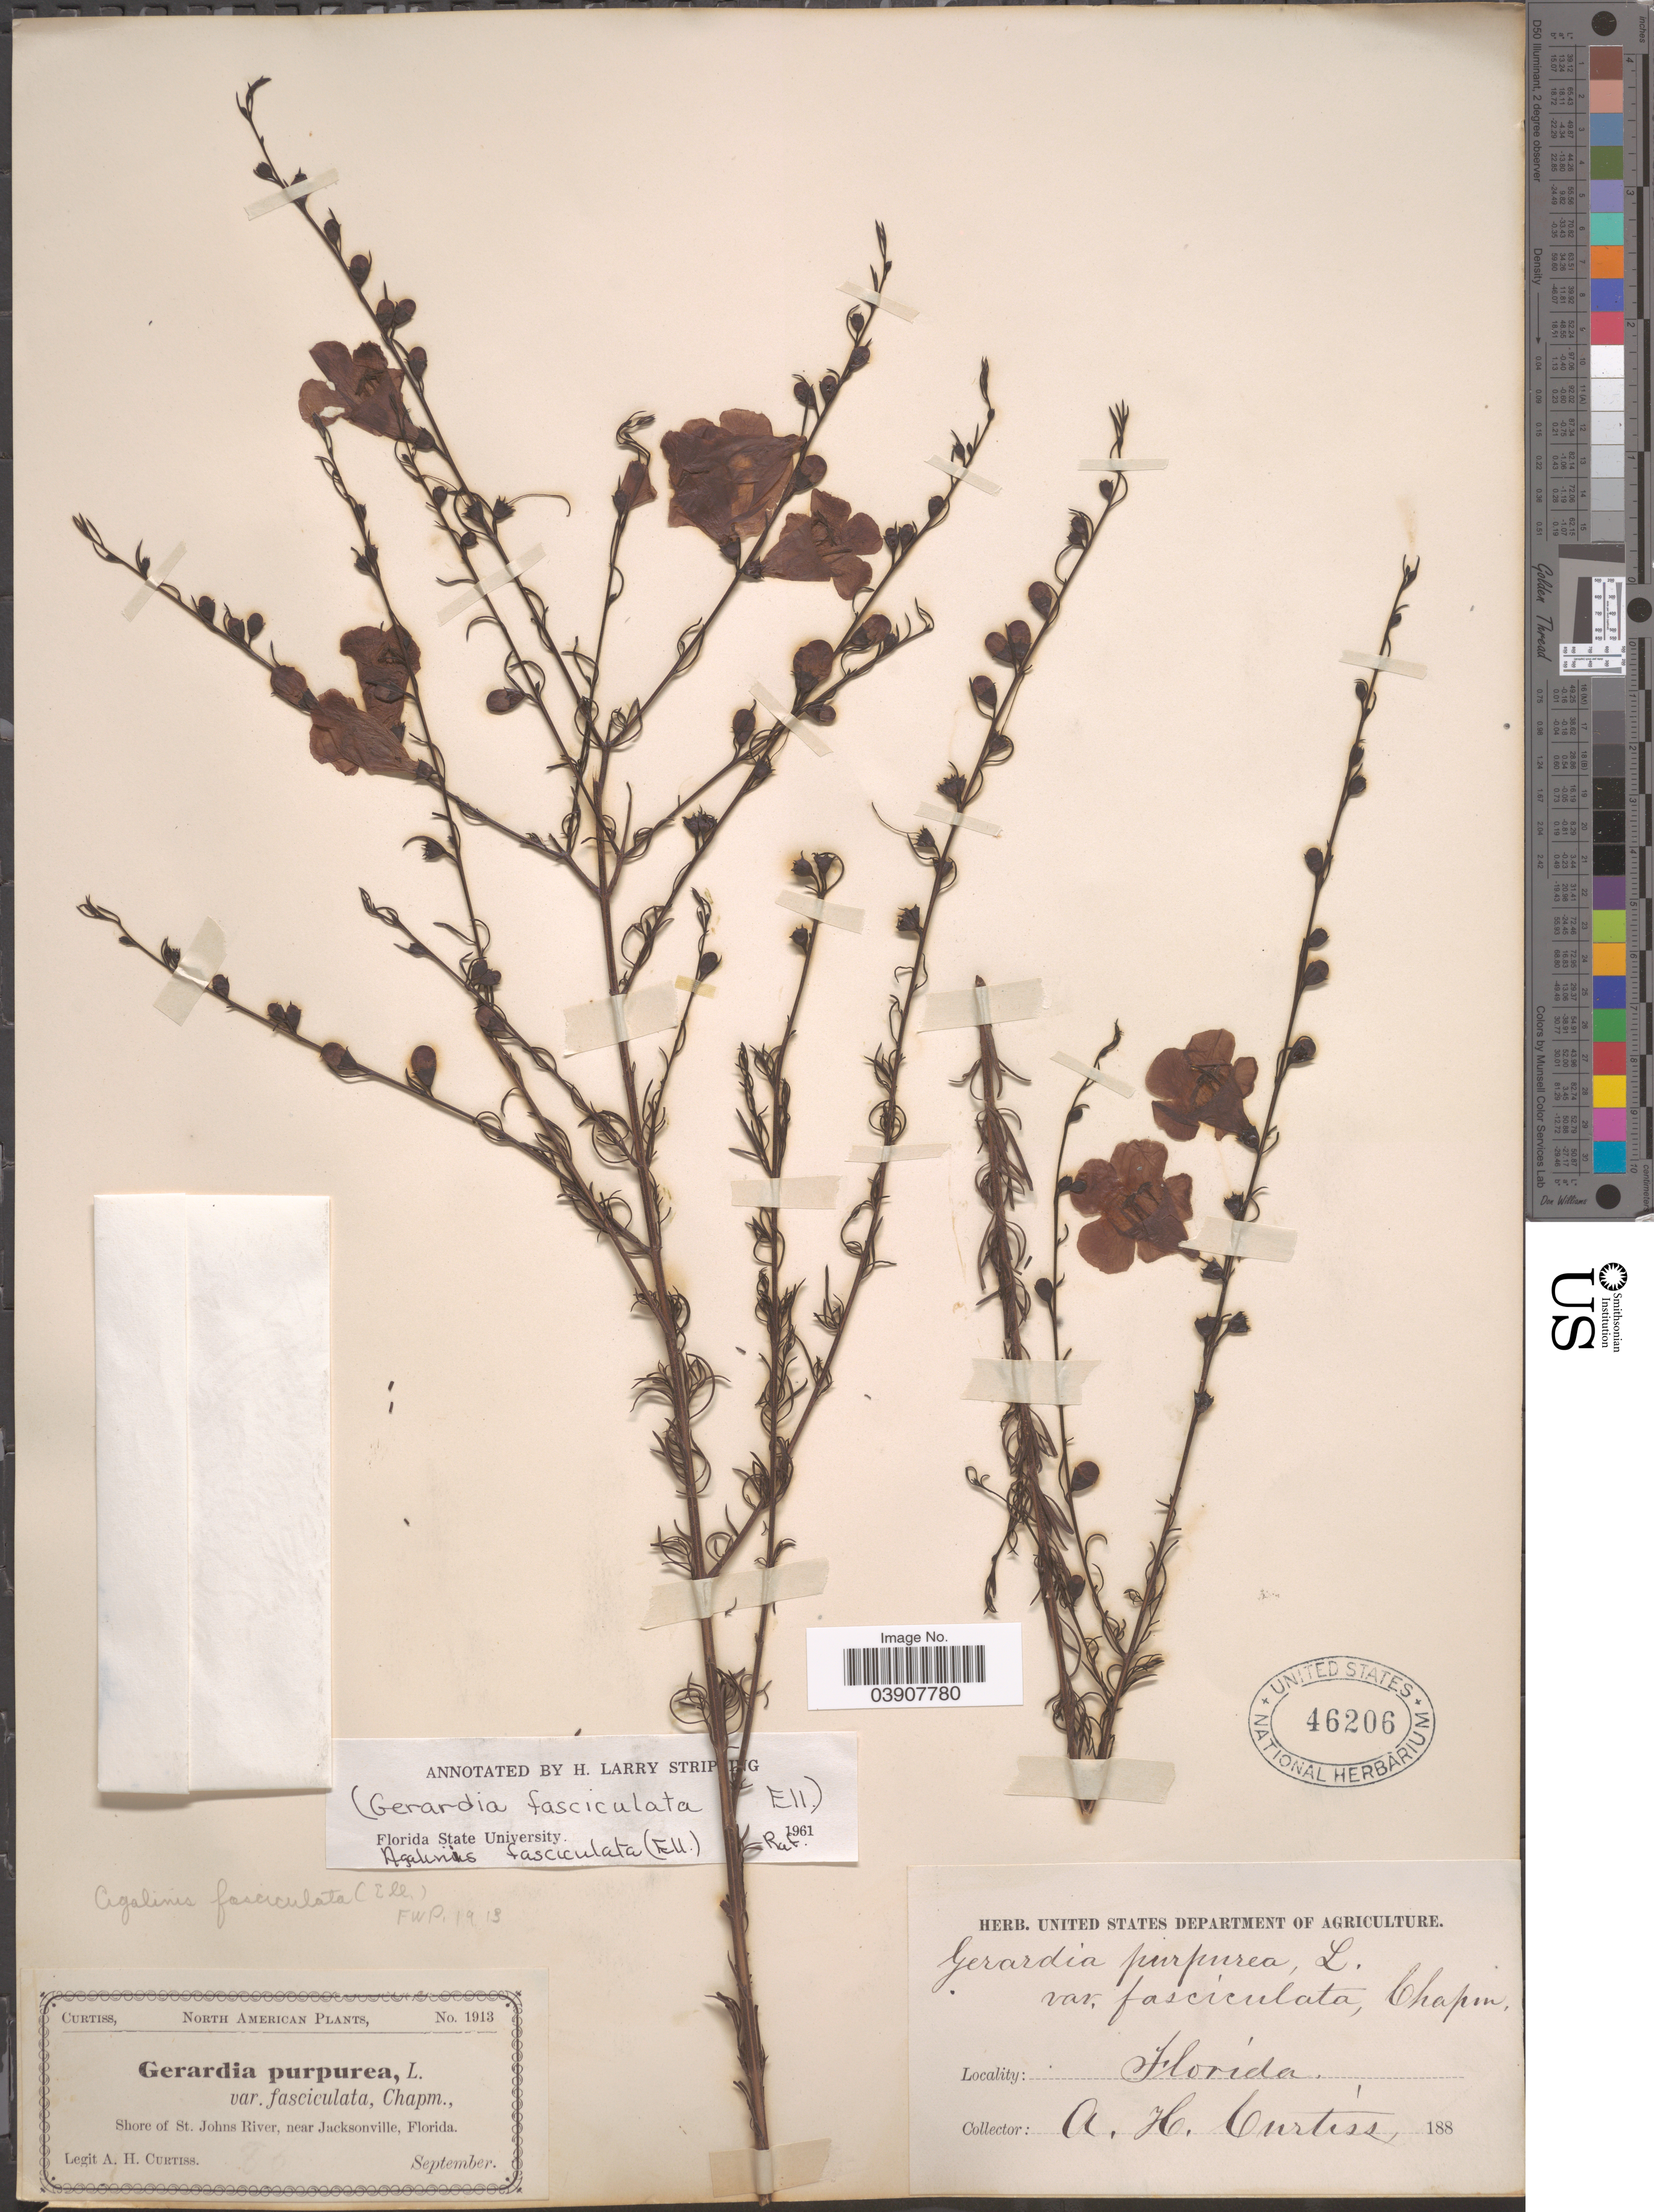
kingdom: Plantae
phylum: Tracheophyta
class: Magnoliopsida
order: Lamiales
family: Orobanchaceae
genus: Agalinis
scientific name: Agalinis fasciculata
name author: (Elliott) Raf.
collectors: A. H. Curtiss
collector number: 1913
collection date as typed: September 188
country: United States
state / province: Florida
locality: Shore of St. Johns River, near Jacksonville.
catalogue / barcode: US 46206